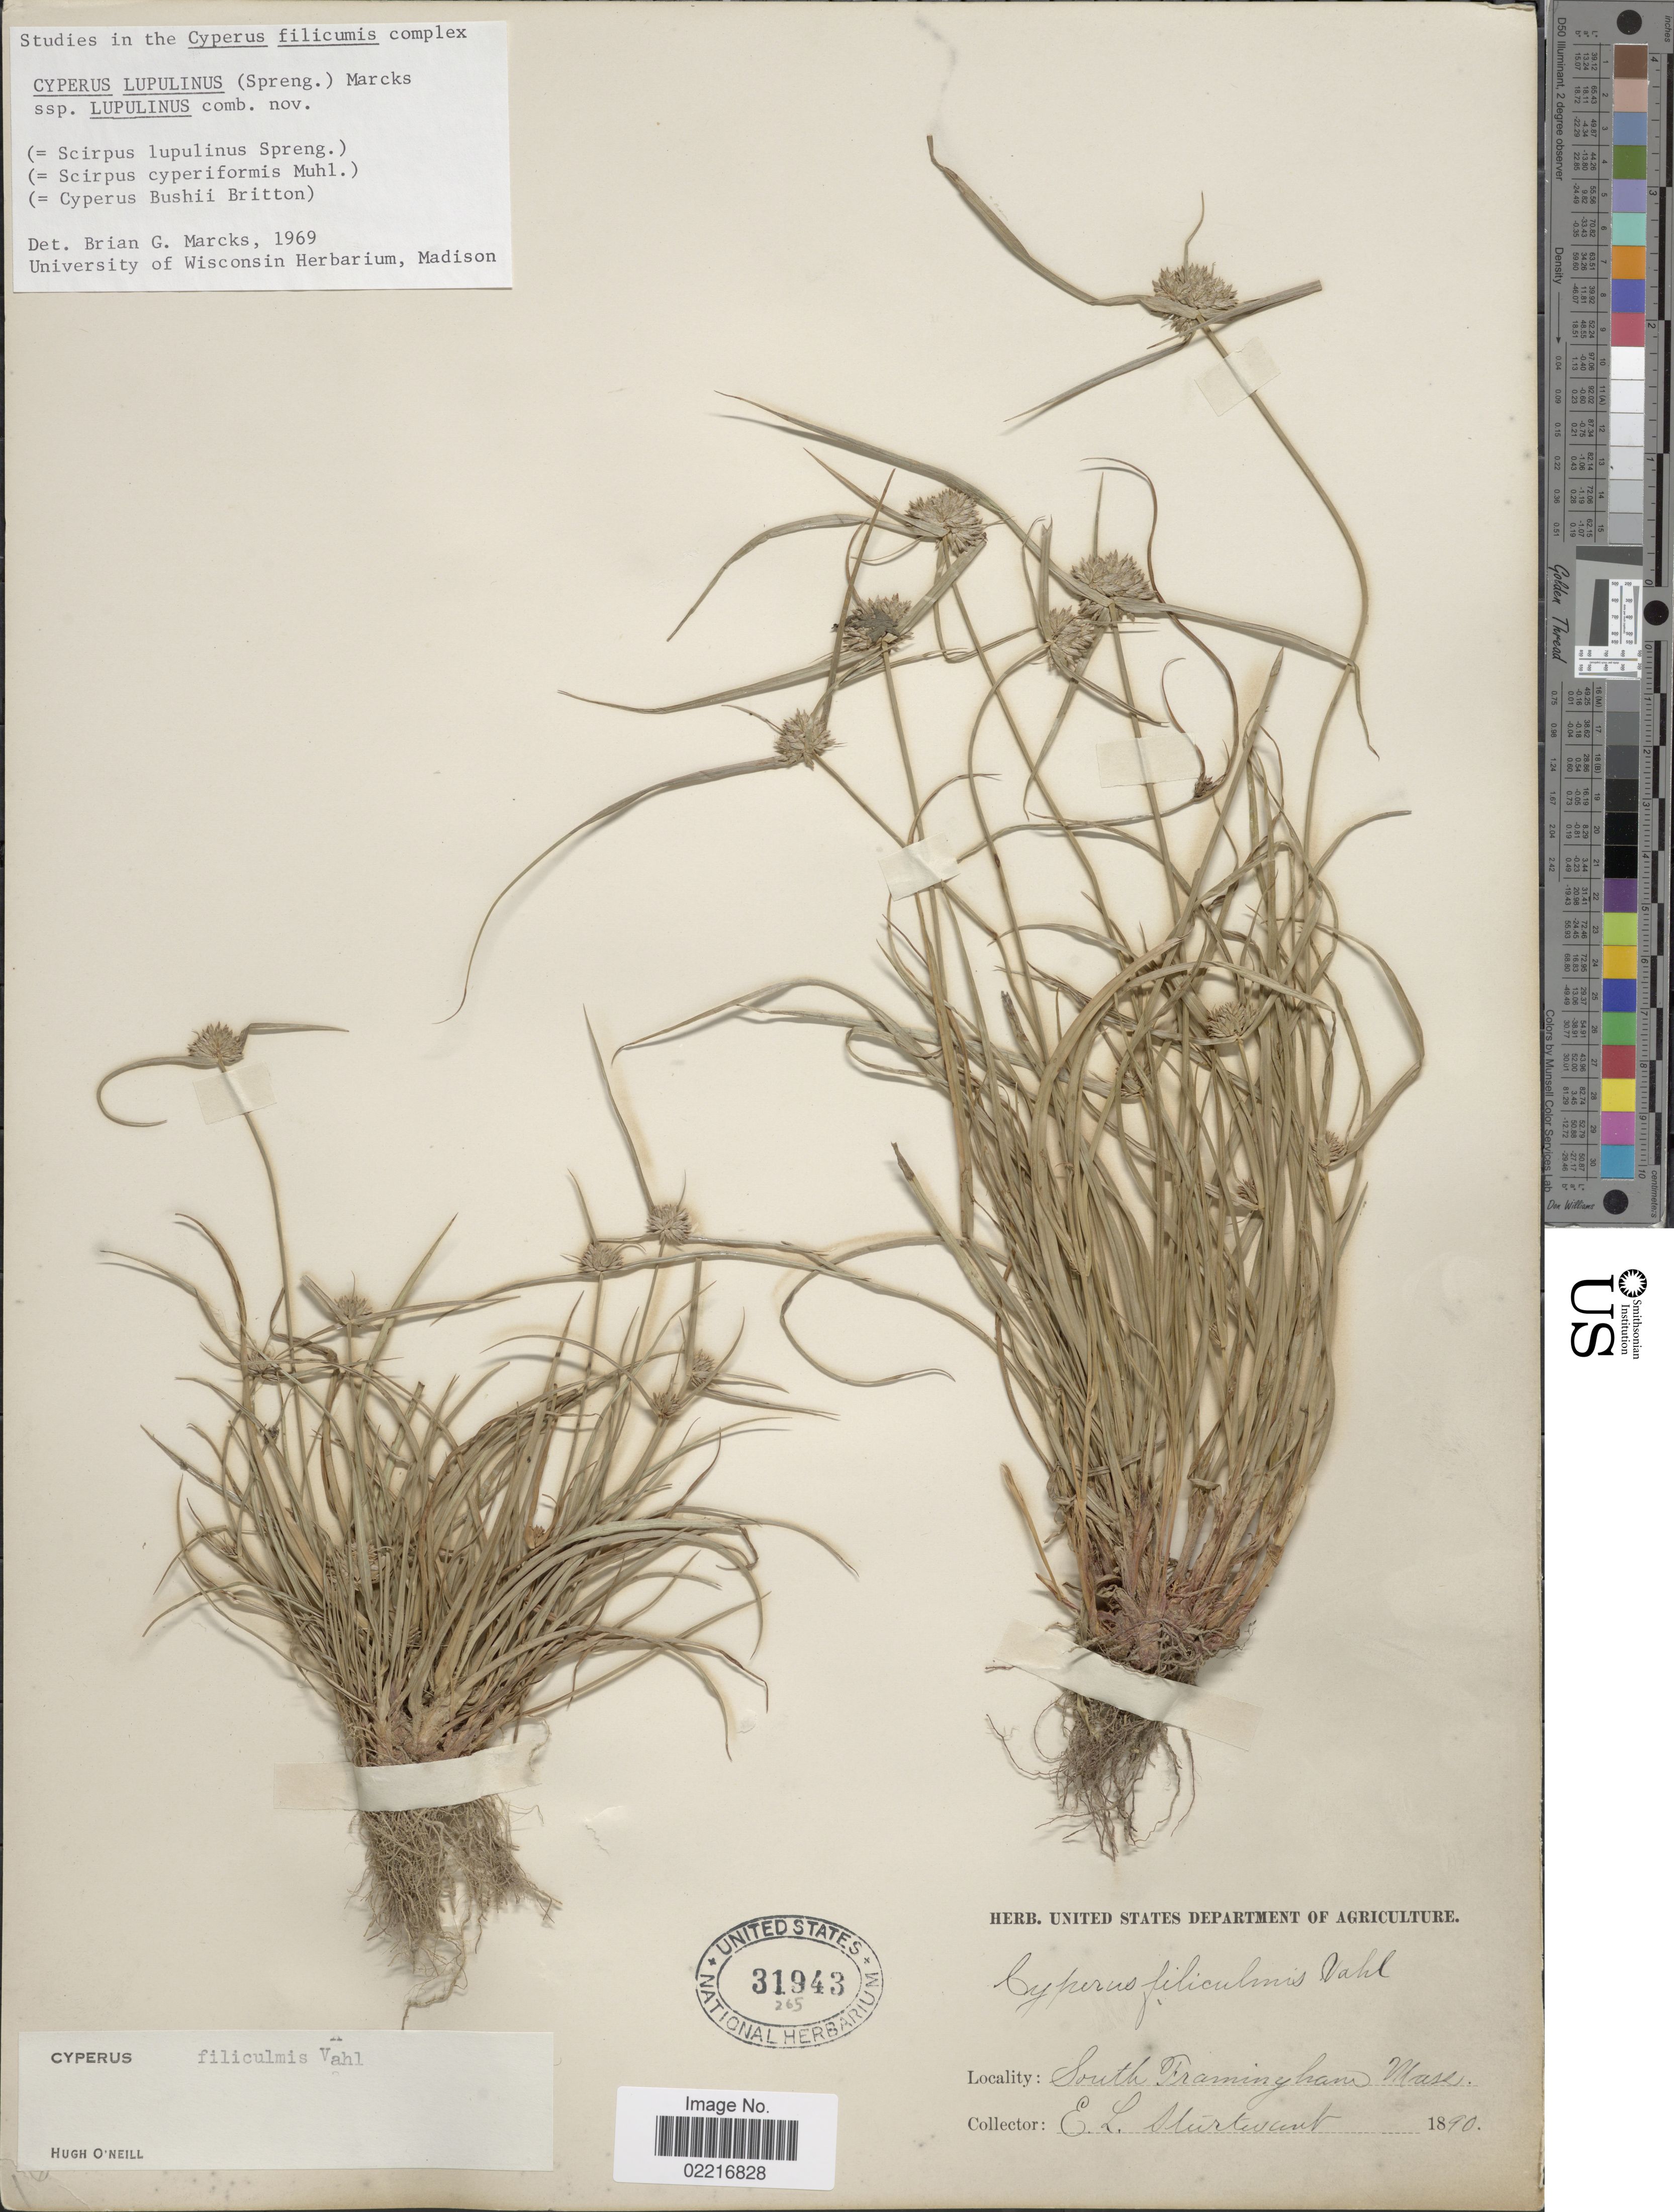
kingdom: Plantae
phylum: Tracheophyta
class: Liliopsida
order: Poales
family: Cyperaceae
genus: Cyperus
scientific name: Cyperus lupulinus subsp. lupulinus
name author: (Spreng.) Marcks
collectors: E. Sturtevant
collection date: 1890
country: United States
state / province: Massachusetts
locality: South Framingham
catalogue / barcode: US 31943